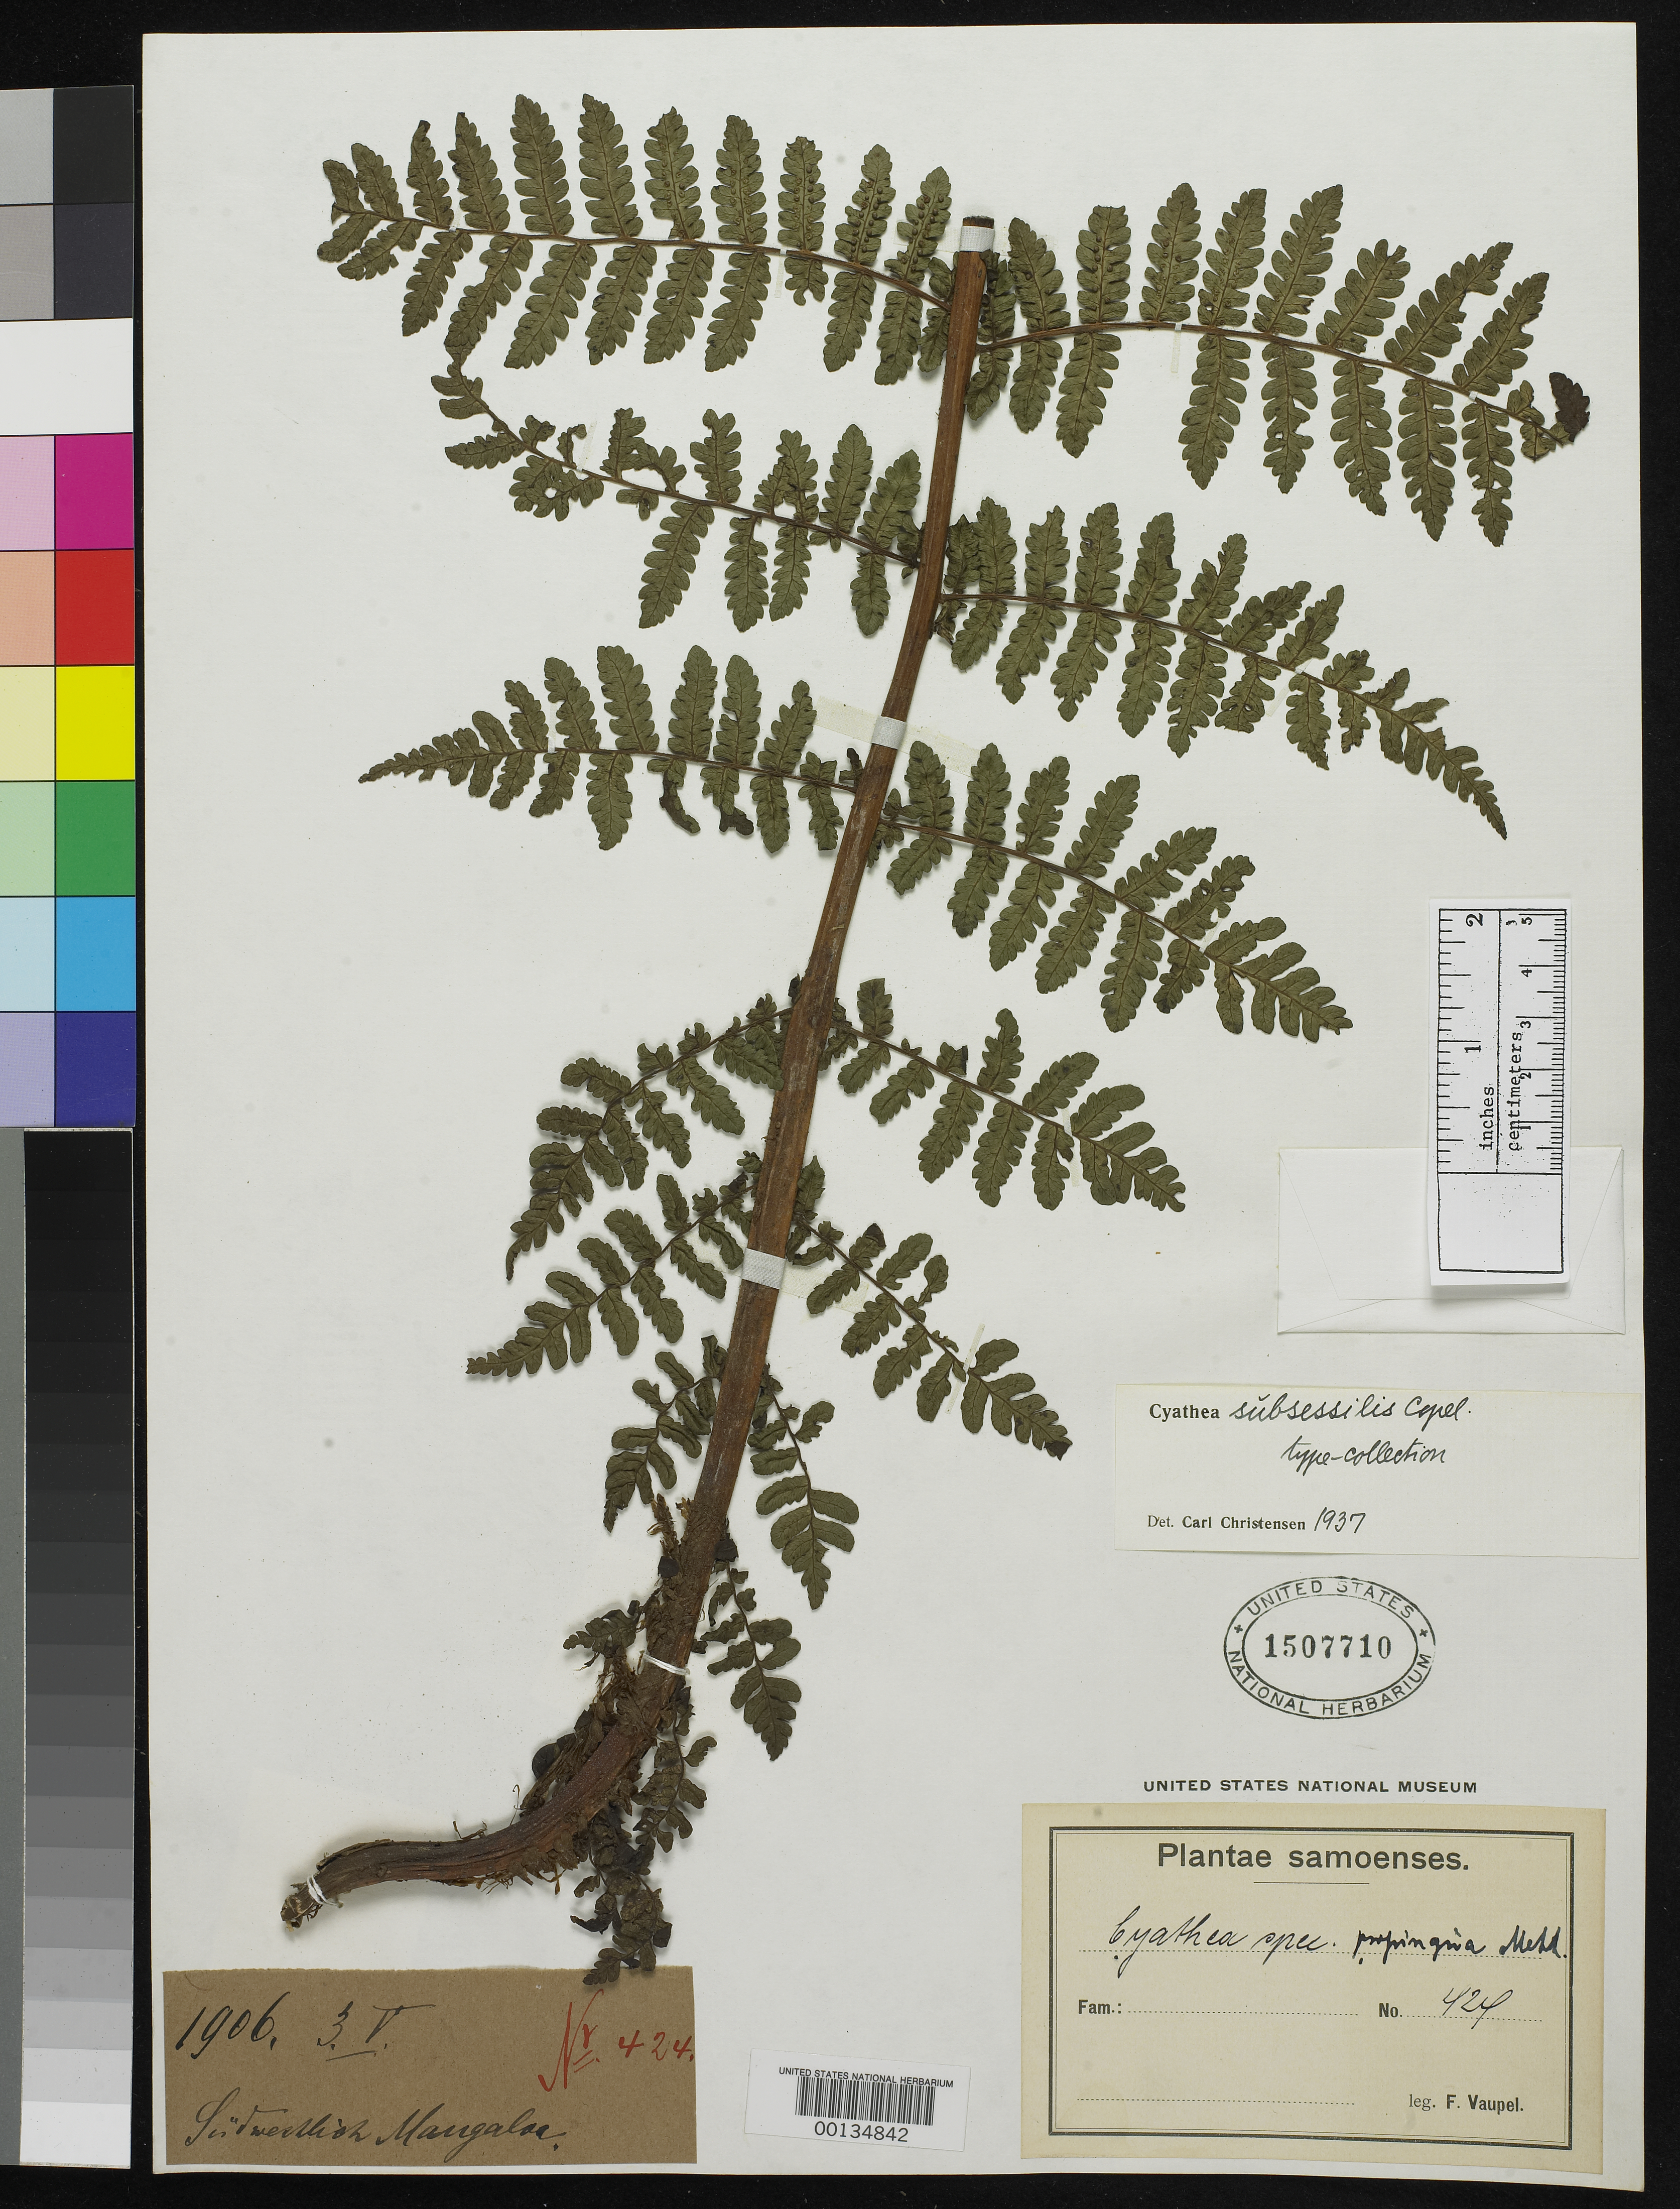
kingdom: Plantae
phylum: Tracheophyta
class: Polypodiopsida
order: Cyatheales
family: Cyatheaceae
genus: Cyathea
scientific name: Cyathea subsessilis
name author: Copel.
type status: Isotype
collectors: F. Vaupel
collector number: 424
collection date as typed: Mar 1909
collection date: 1909-03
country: Samoa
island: Savai'i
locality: Maugaloa.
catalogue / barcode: US 1507710